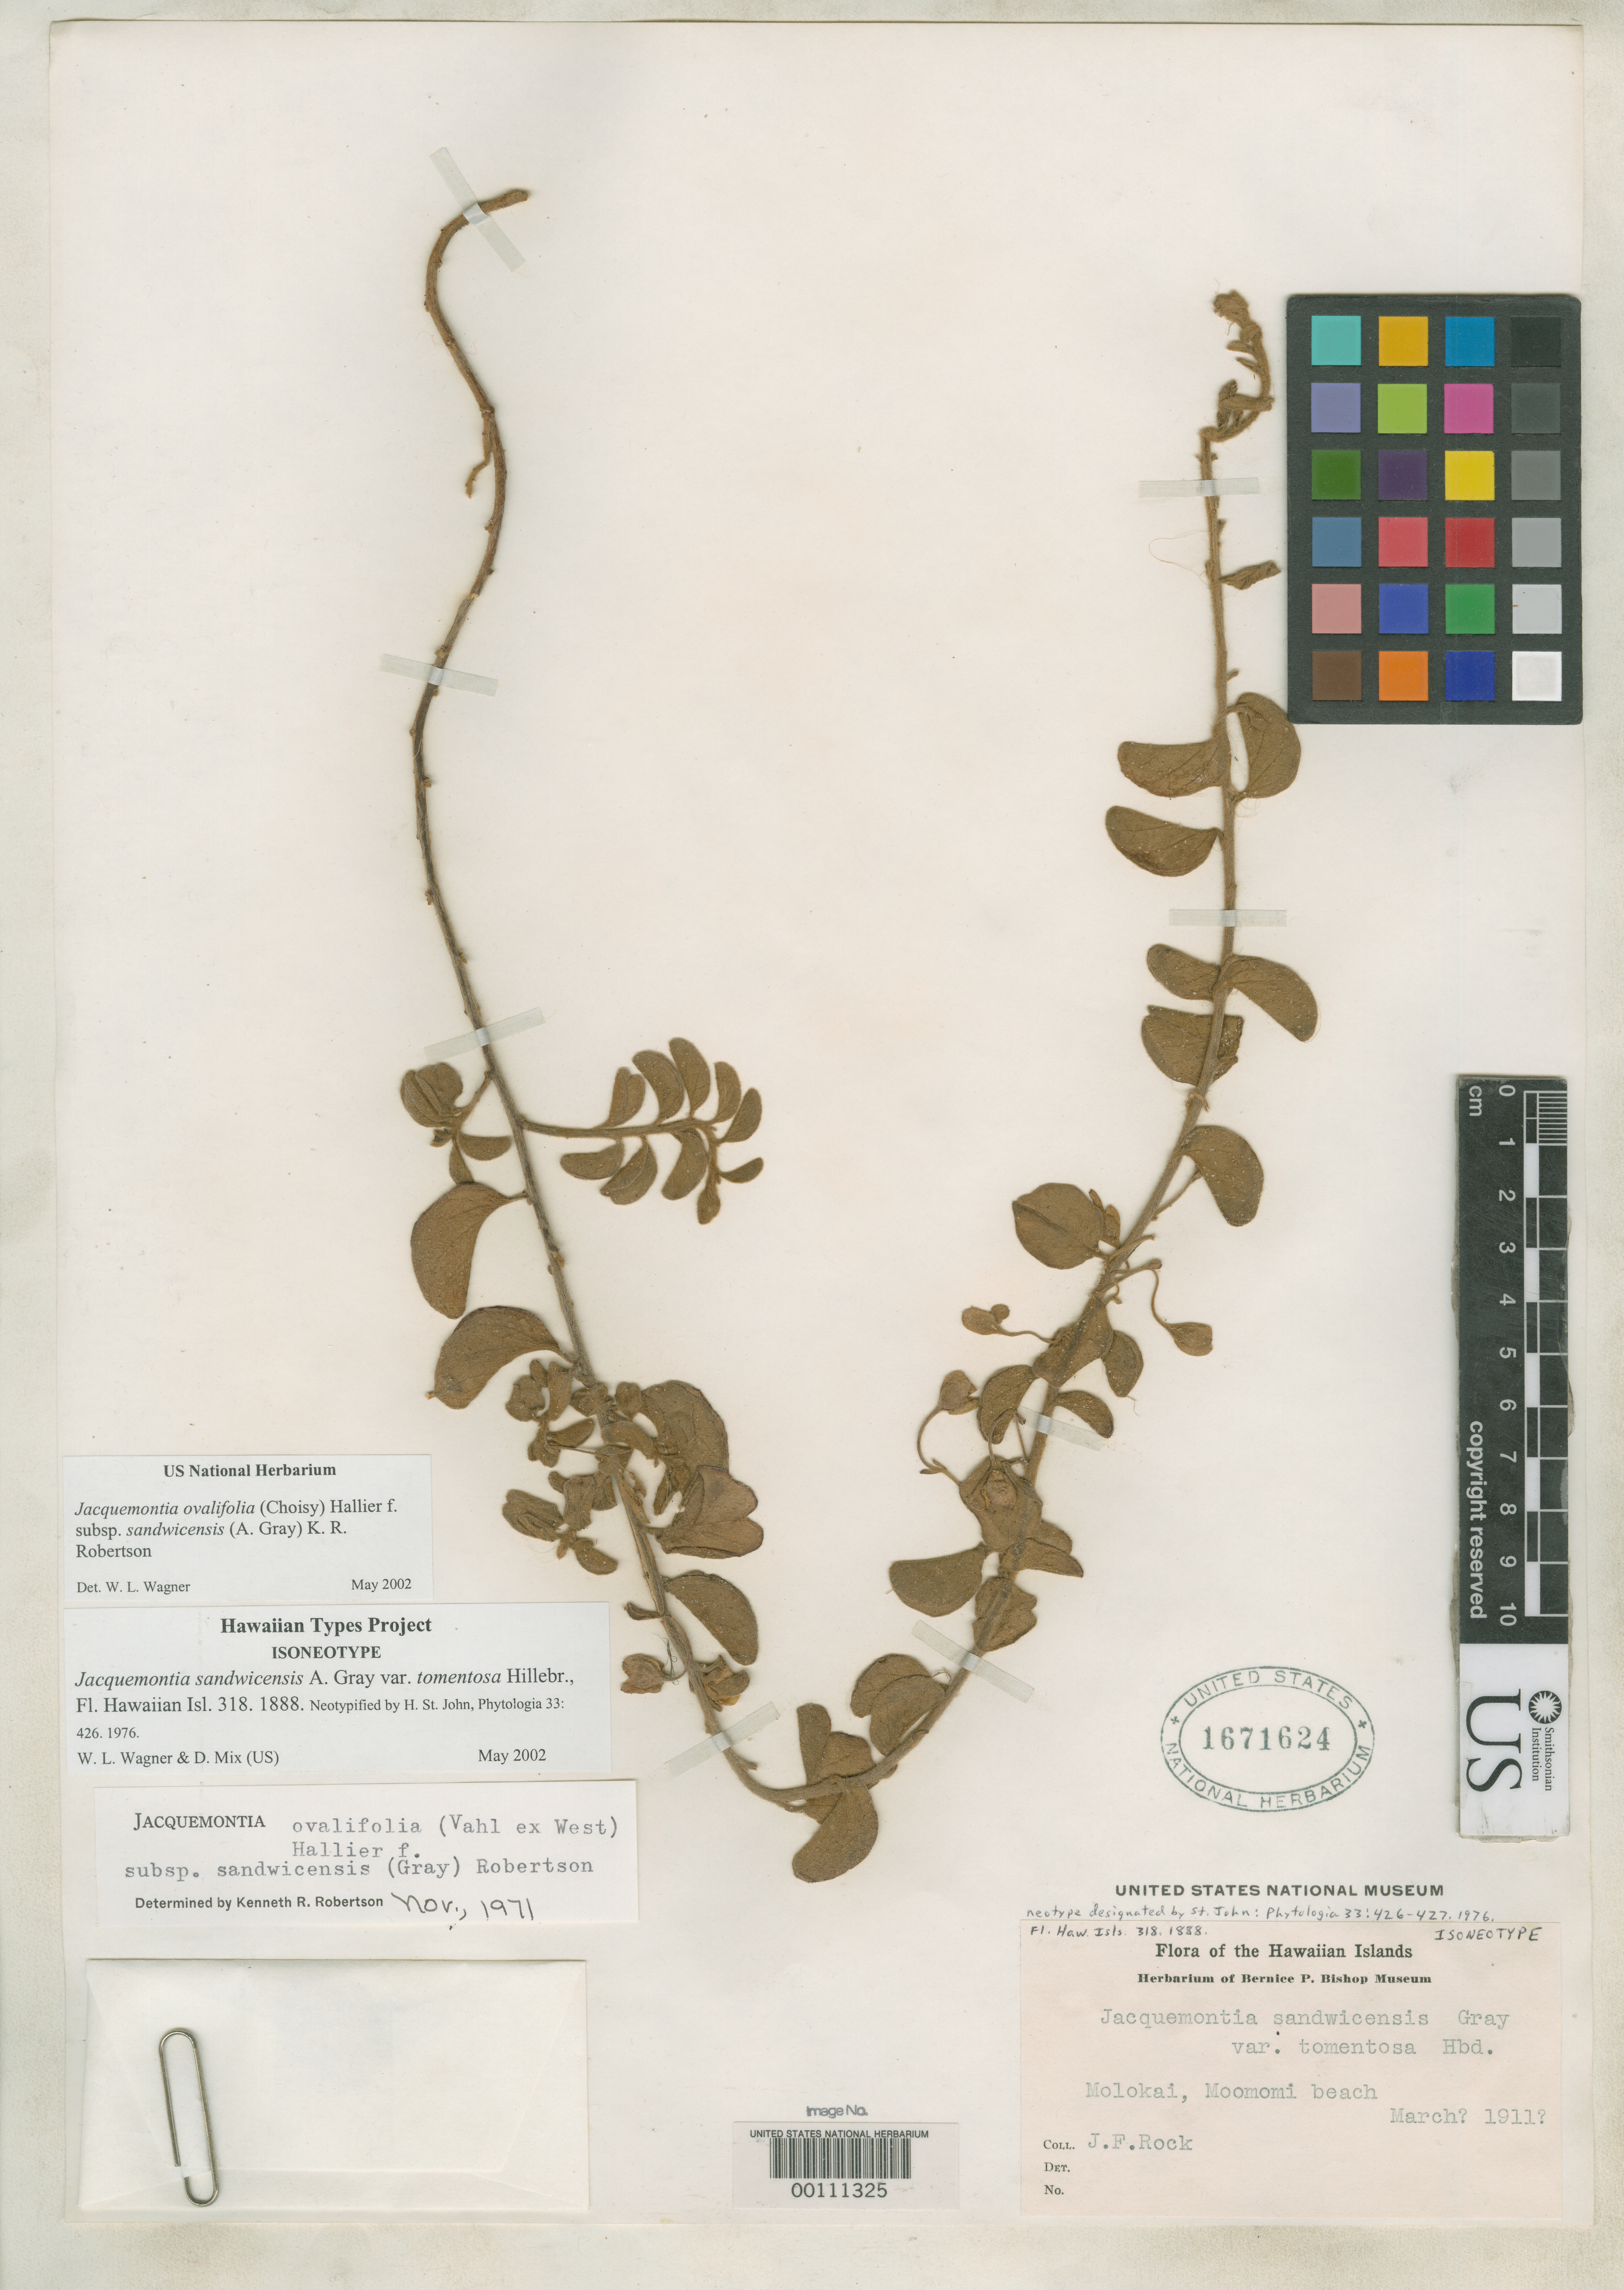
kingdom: Plantae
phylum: Tracheophyta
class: Magnoliopsida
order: Solanales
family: Convolvulaceae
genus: Jacquemontia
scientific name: Jacquemontia sandwicensis var. tomentosa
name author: Hillebr.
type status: Isoneotype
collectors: J. F. Rock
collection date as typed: Mar 1911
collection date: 1911-03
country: United States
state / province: Hawaii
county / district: Maui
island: Moloka'i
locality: Moomomi Beach.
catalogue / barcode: US 1671624